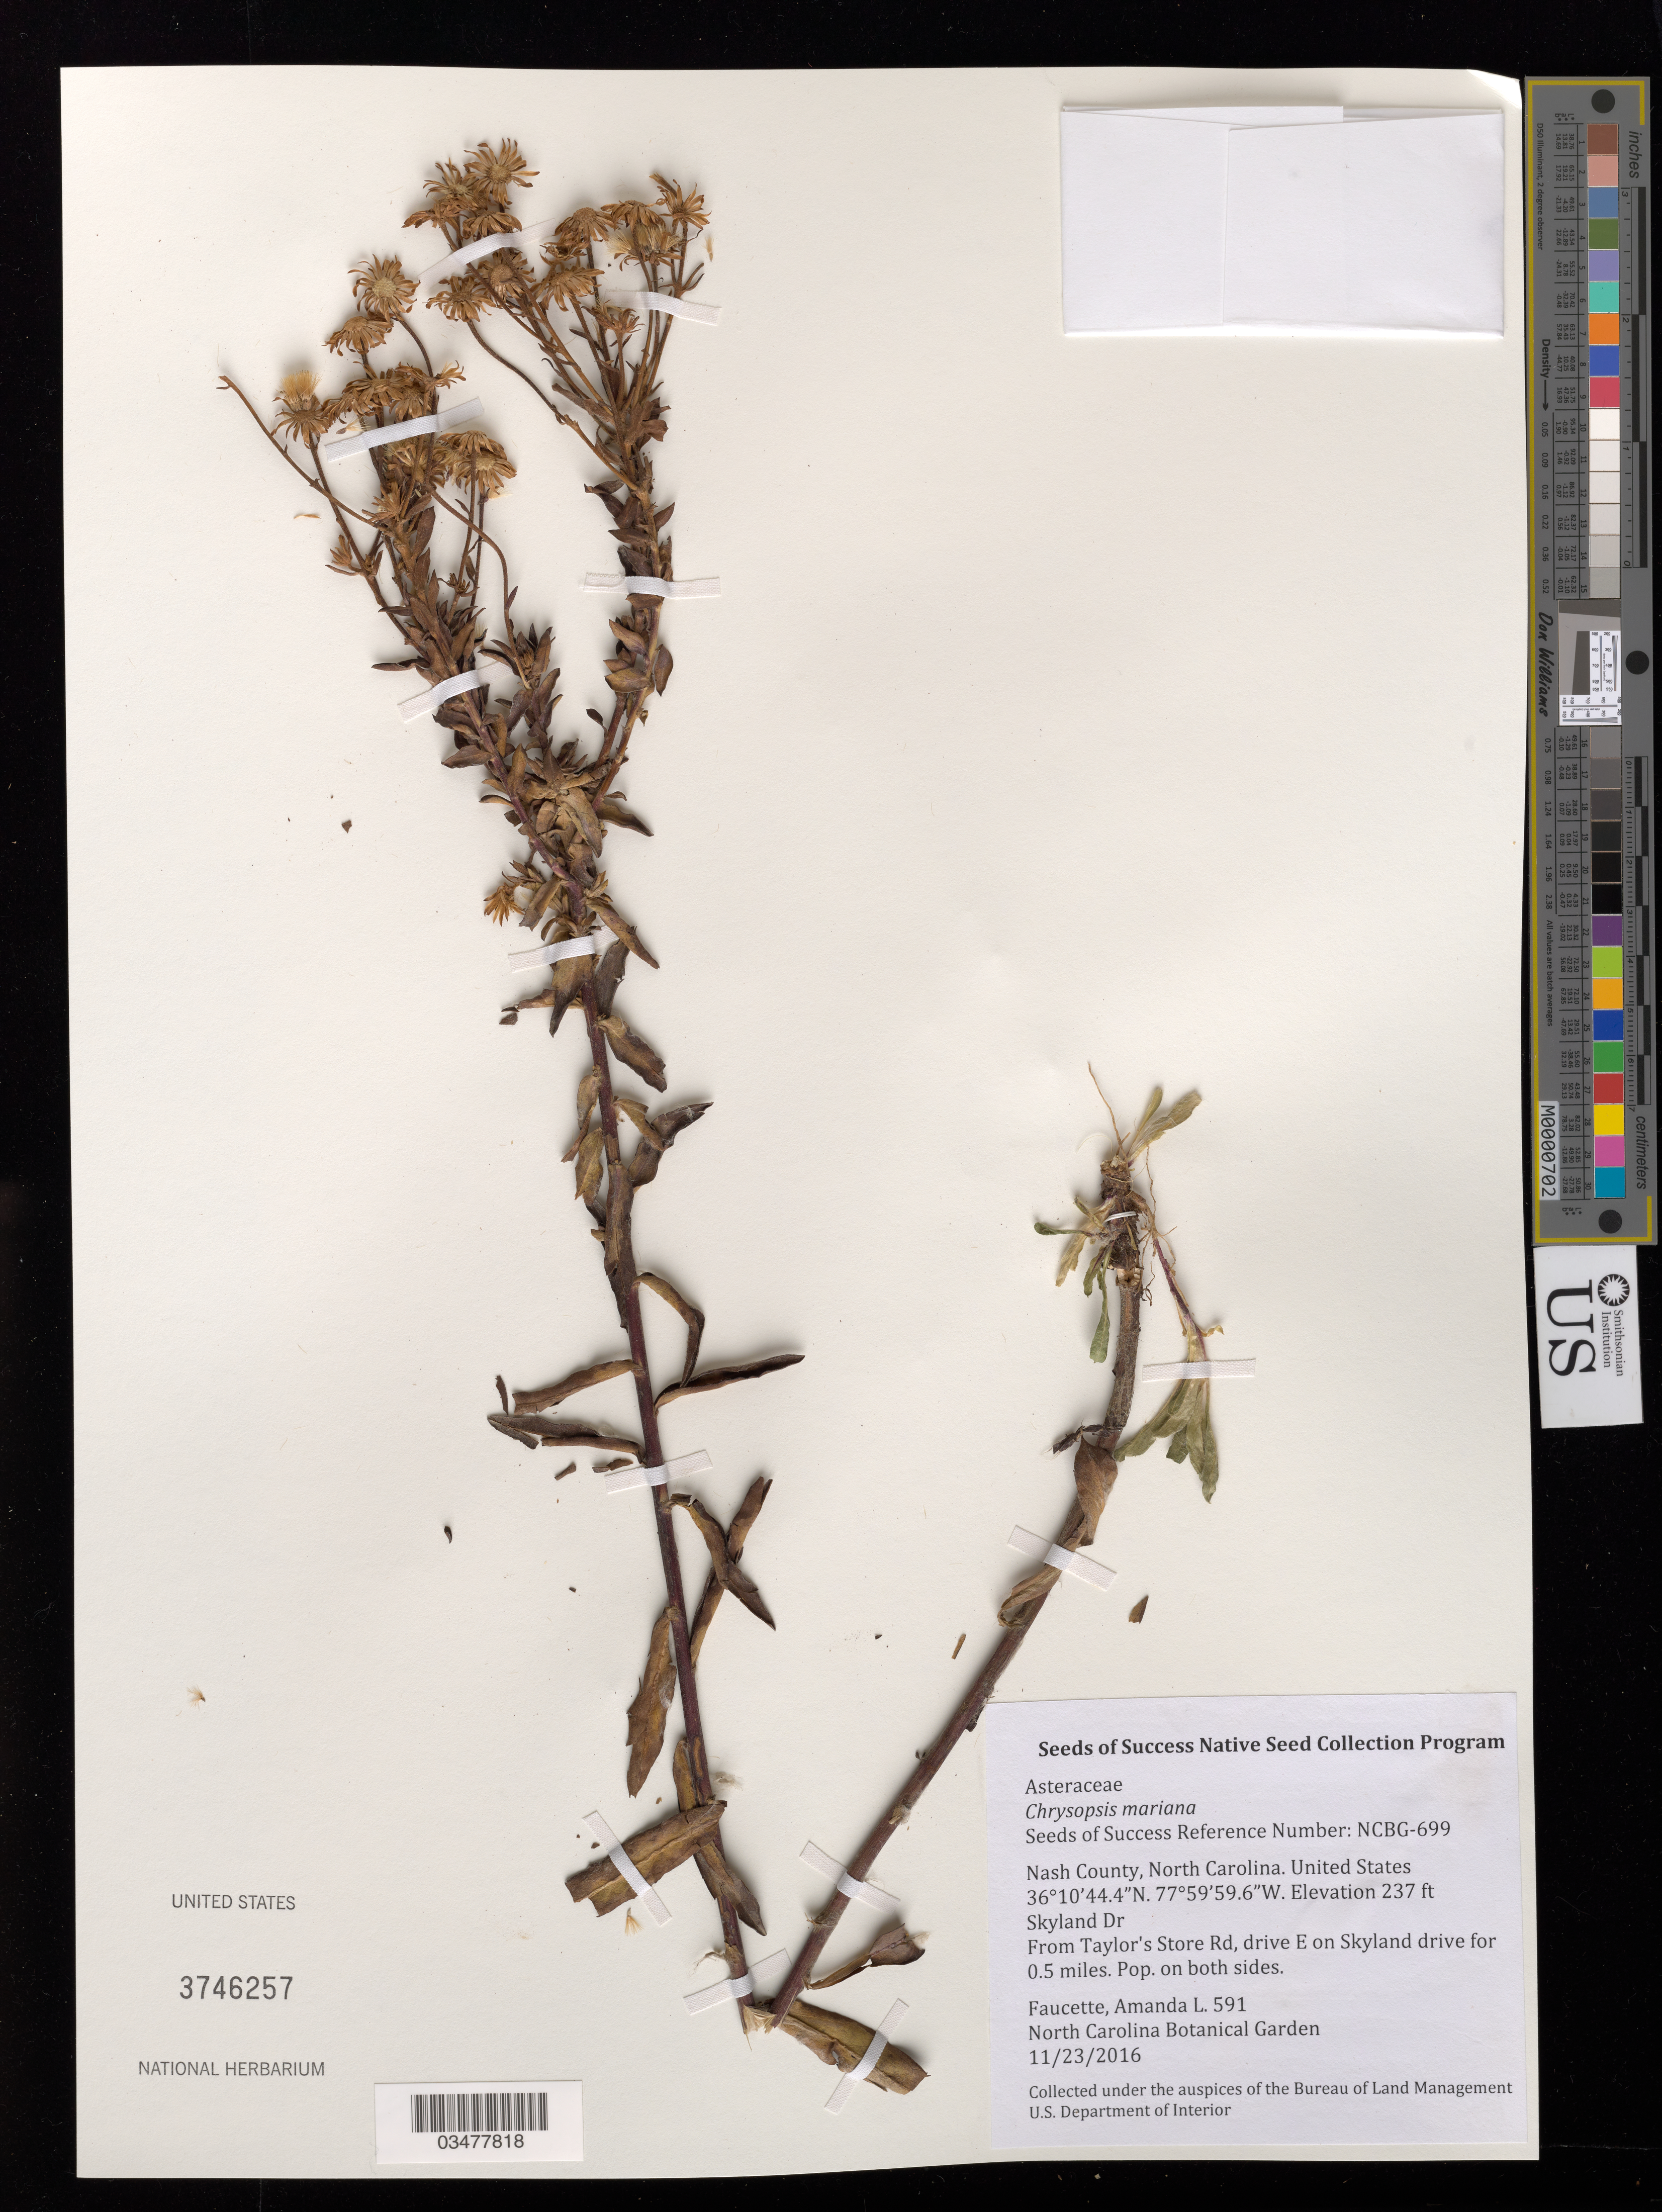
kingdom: Plantae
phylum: Tracheophyta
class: Magnoliopsida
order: Asterales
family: Asteraceae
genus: Chrysopsis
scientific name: Chrysopsis mariana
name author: (L.) Elliott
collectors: A. Faucette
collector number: NCBG-699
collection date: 2016-11-23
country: United States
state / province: North Carolina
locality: Skyland Dr.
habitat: Roadside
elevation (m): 72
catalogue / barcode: US 3746257